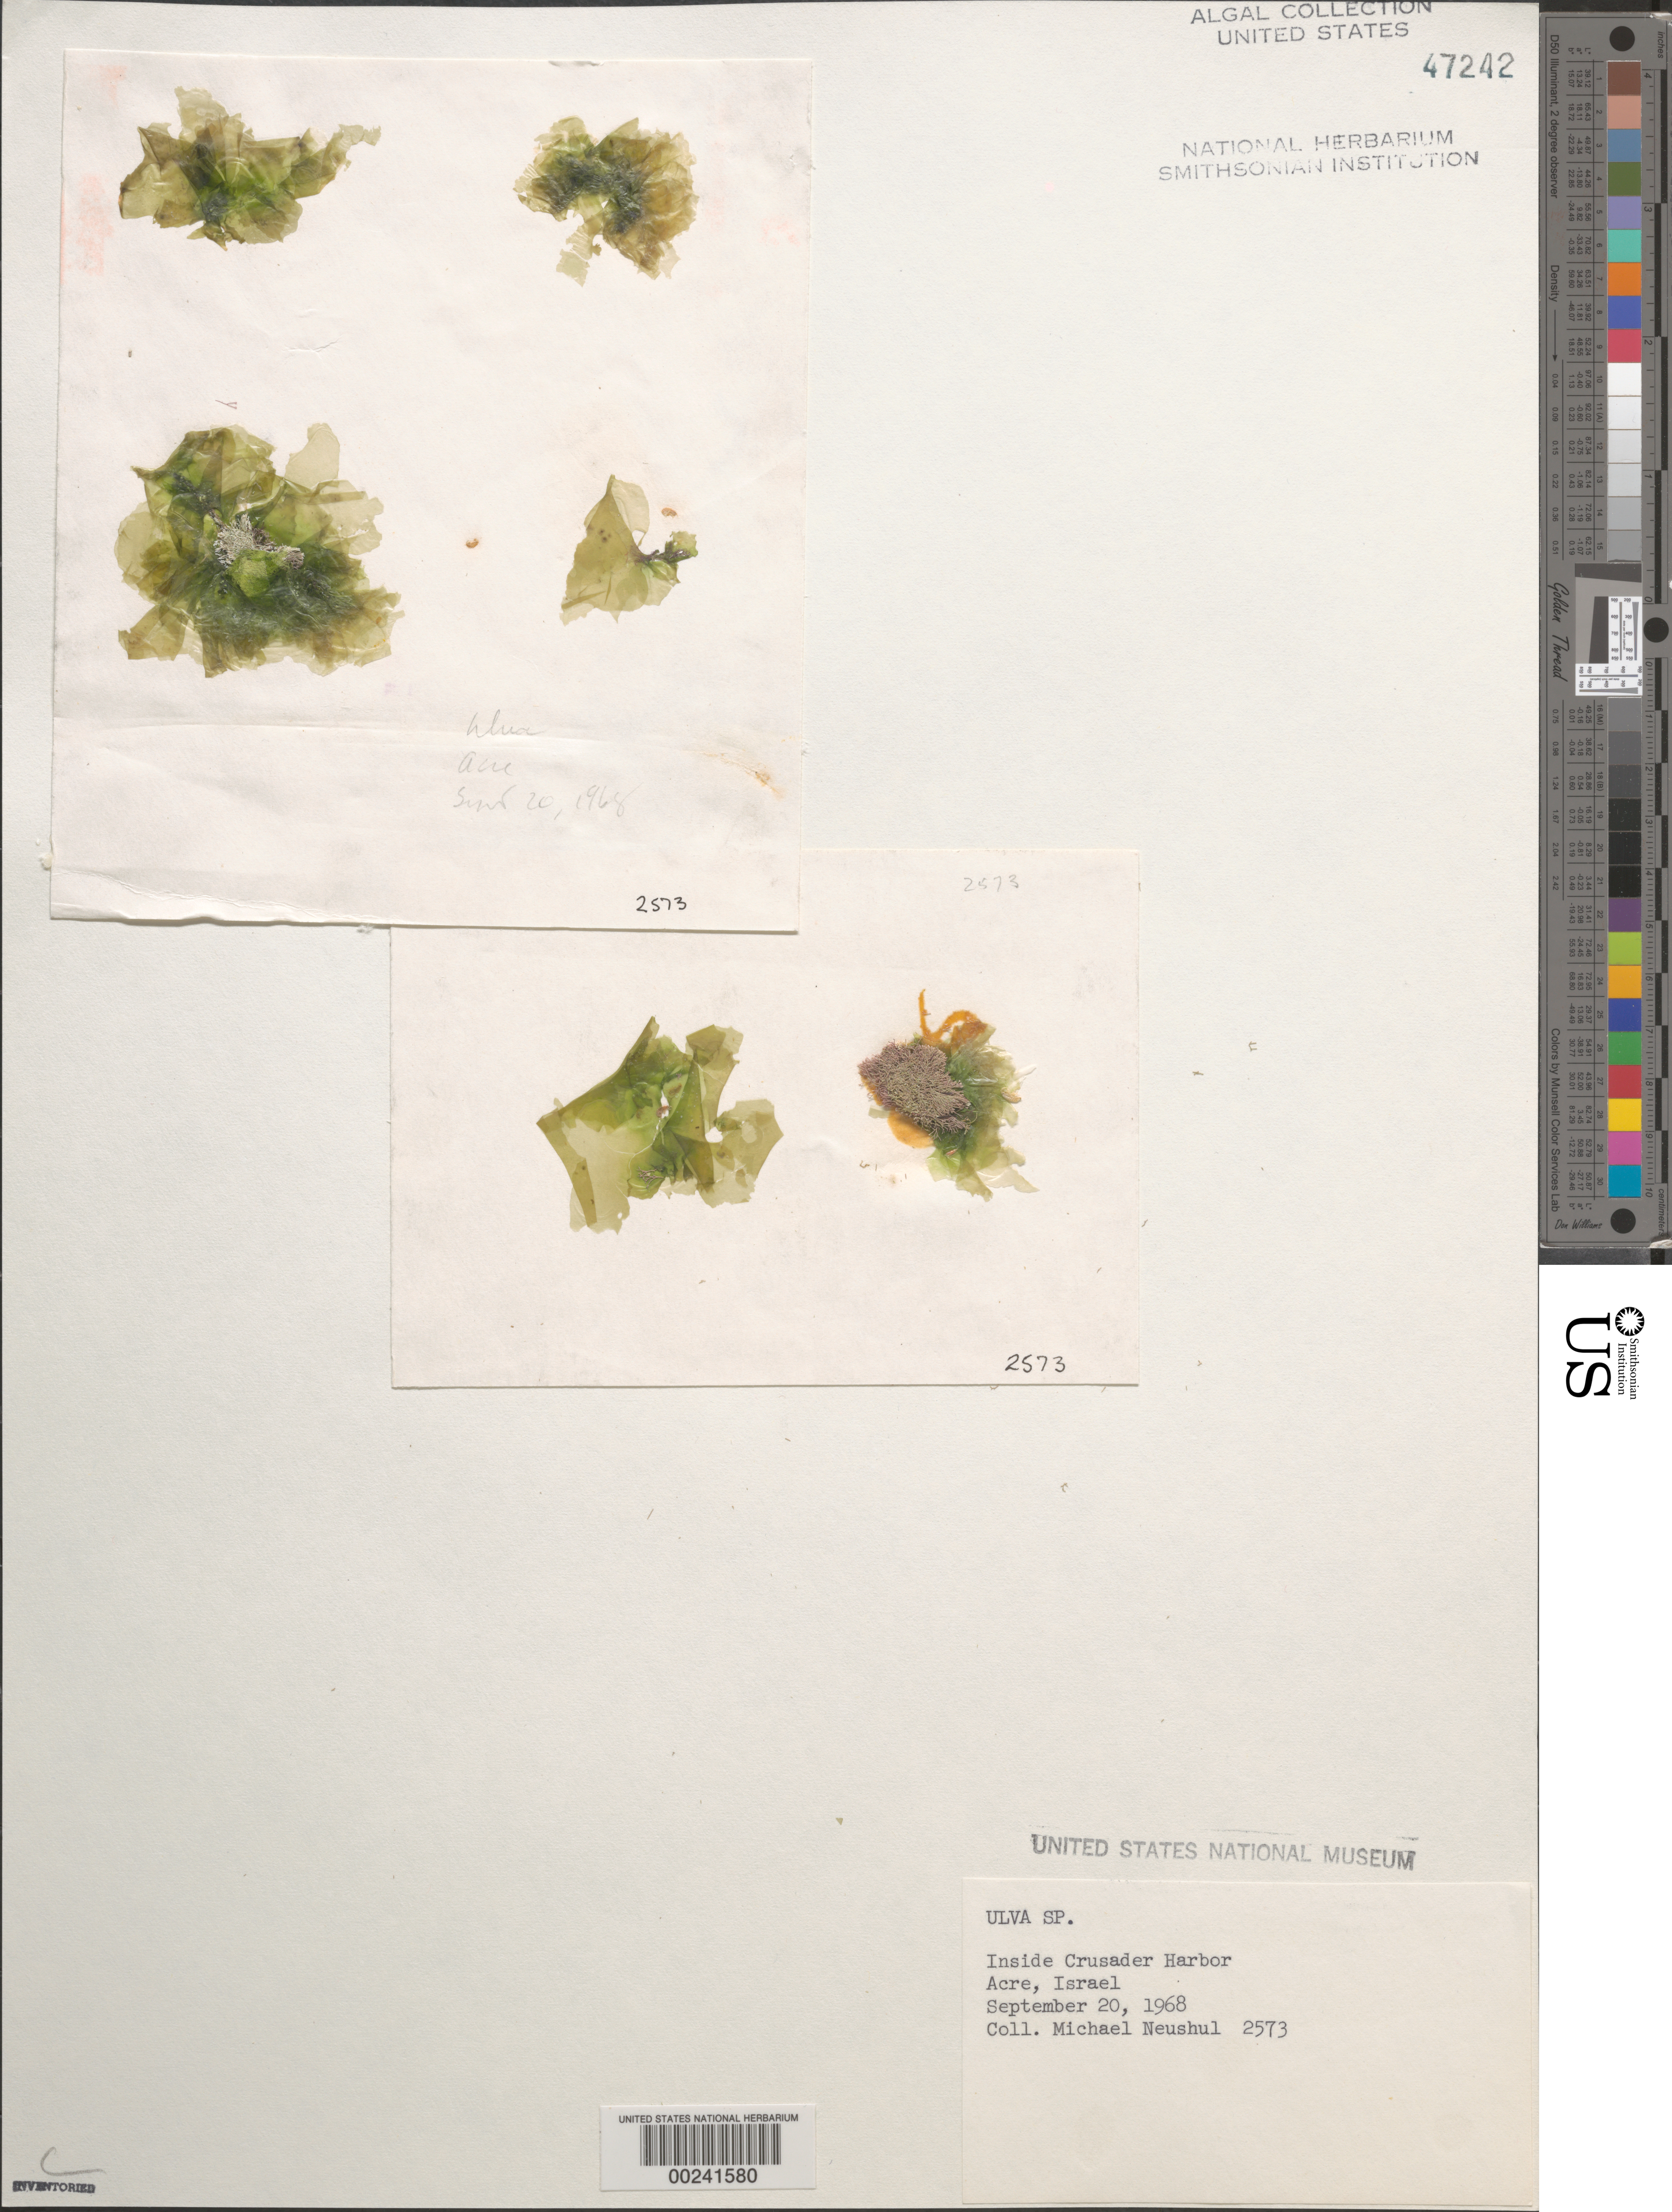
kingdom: Plantae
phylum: Chlorophyta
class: Ulvophyceae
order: Ulvales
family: Ulvaceae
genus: Ulva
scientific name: Ulva sp.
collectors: M. Neushul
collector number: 2573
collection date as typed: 20 Sep 1968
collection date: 1968-09-20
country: Israel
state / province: Northern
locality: Acre, inside Crusader Harbor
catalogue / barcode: US 47242